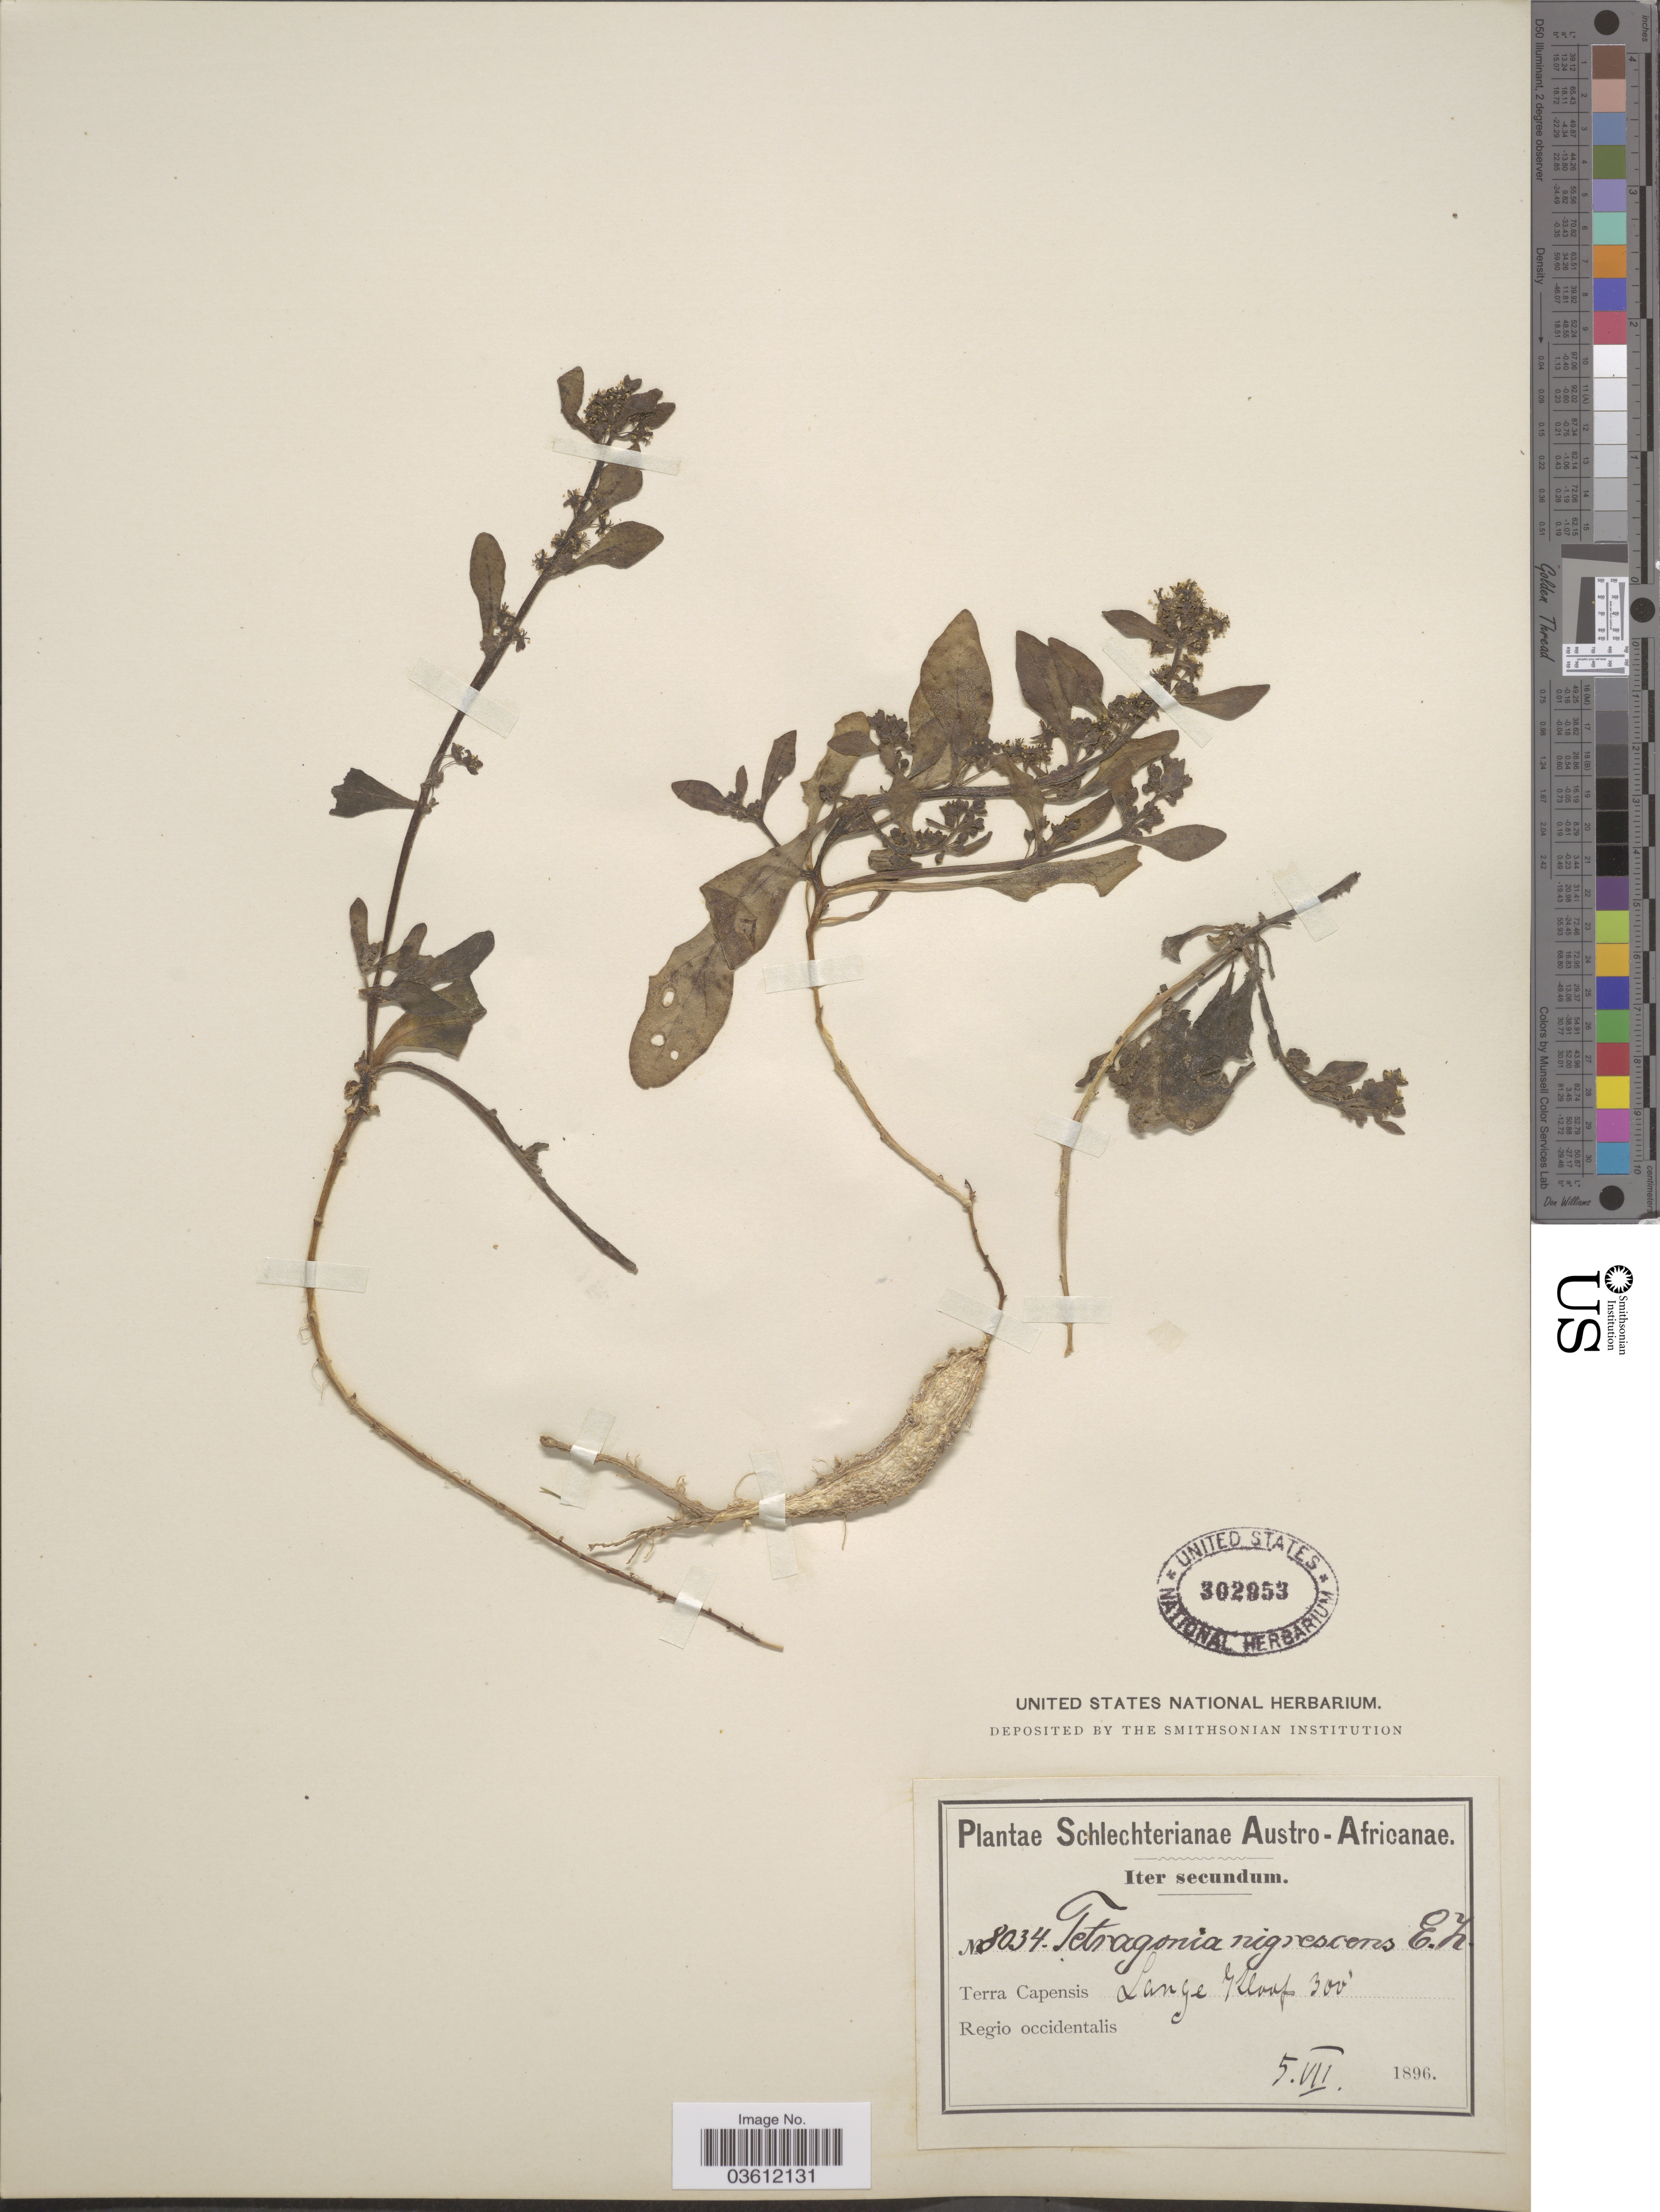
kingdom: Plantae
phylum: Tracheophyta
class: Magnoliopsida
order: Caryophyllales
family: Aizoaceae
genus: Tetragonia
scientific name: Tetragonia nigrescens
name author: Eckl. & Zeyh.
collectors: Schlechter, --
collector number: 8034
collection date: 1896-07-05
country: South Africa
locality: Austro-Africanae. Terra Capensis. Regio occidentalis. Lange Kloof.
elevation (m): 91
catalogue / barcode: US 302953